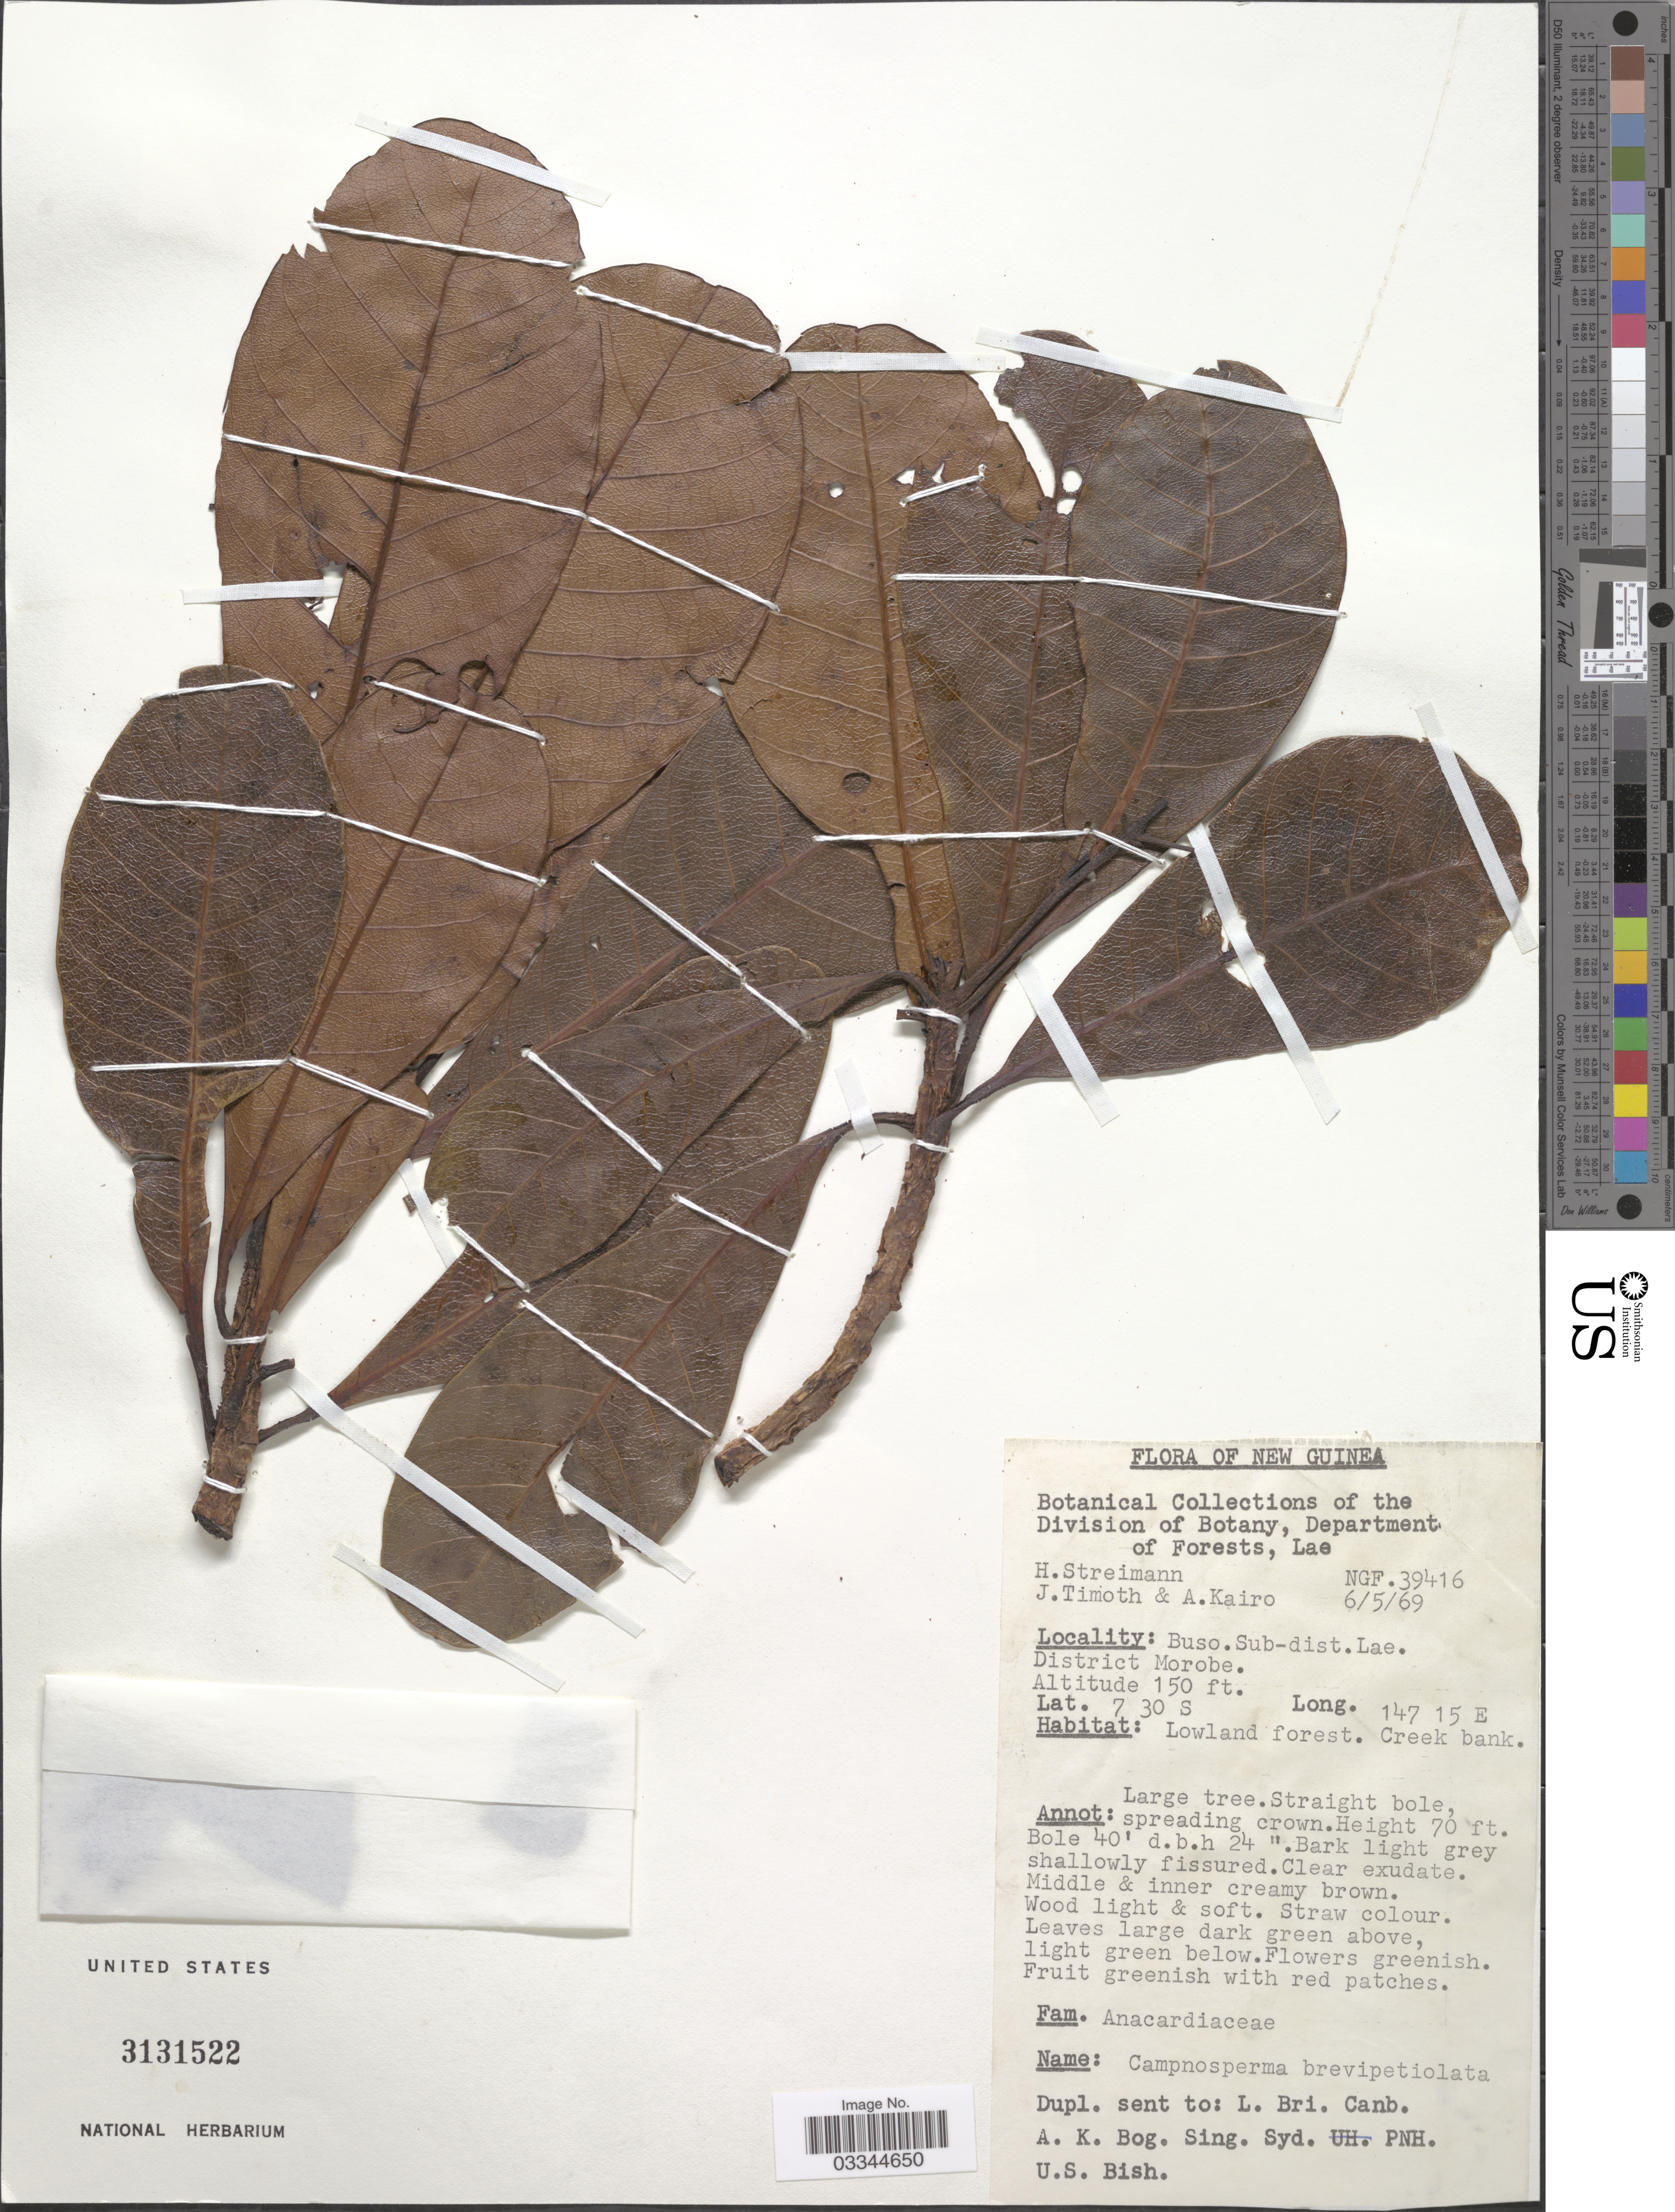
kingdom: Plantae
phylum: Tracheophyta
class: Magnoliopsida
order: Sapindales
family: Anacardiaceae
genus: Campnosperma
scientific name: Campnosperma brevipetiolatum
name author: Volk.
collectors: H. Streimann, J. Timoth & A. Kairo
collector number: NGF39416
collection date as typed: Transcribed d/m/y: 6/5/69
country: Papua New Guinea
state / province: Morobe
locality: Buso. Sub-dist.Lae. District Morobe.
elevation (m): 46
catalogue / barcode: US 3131522